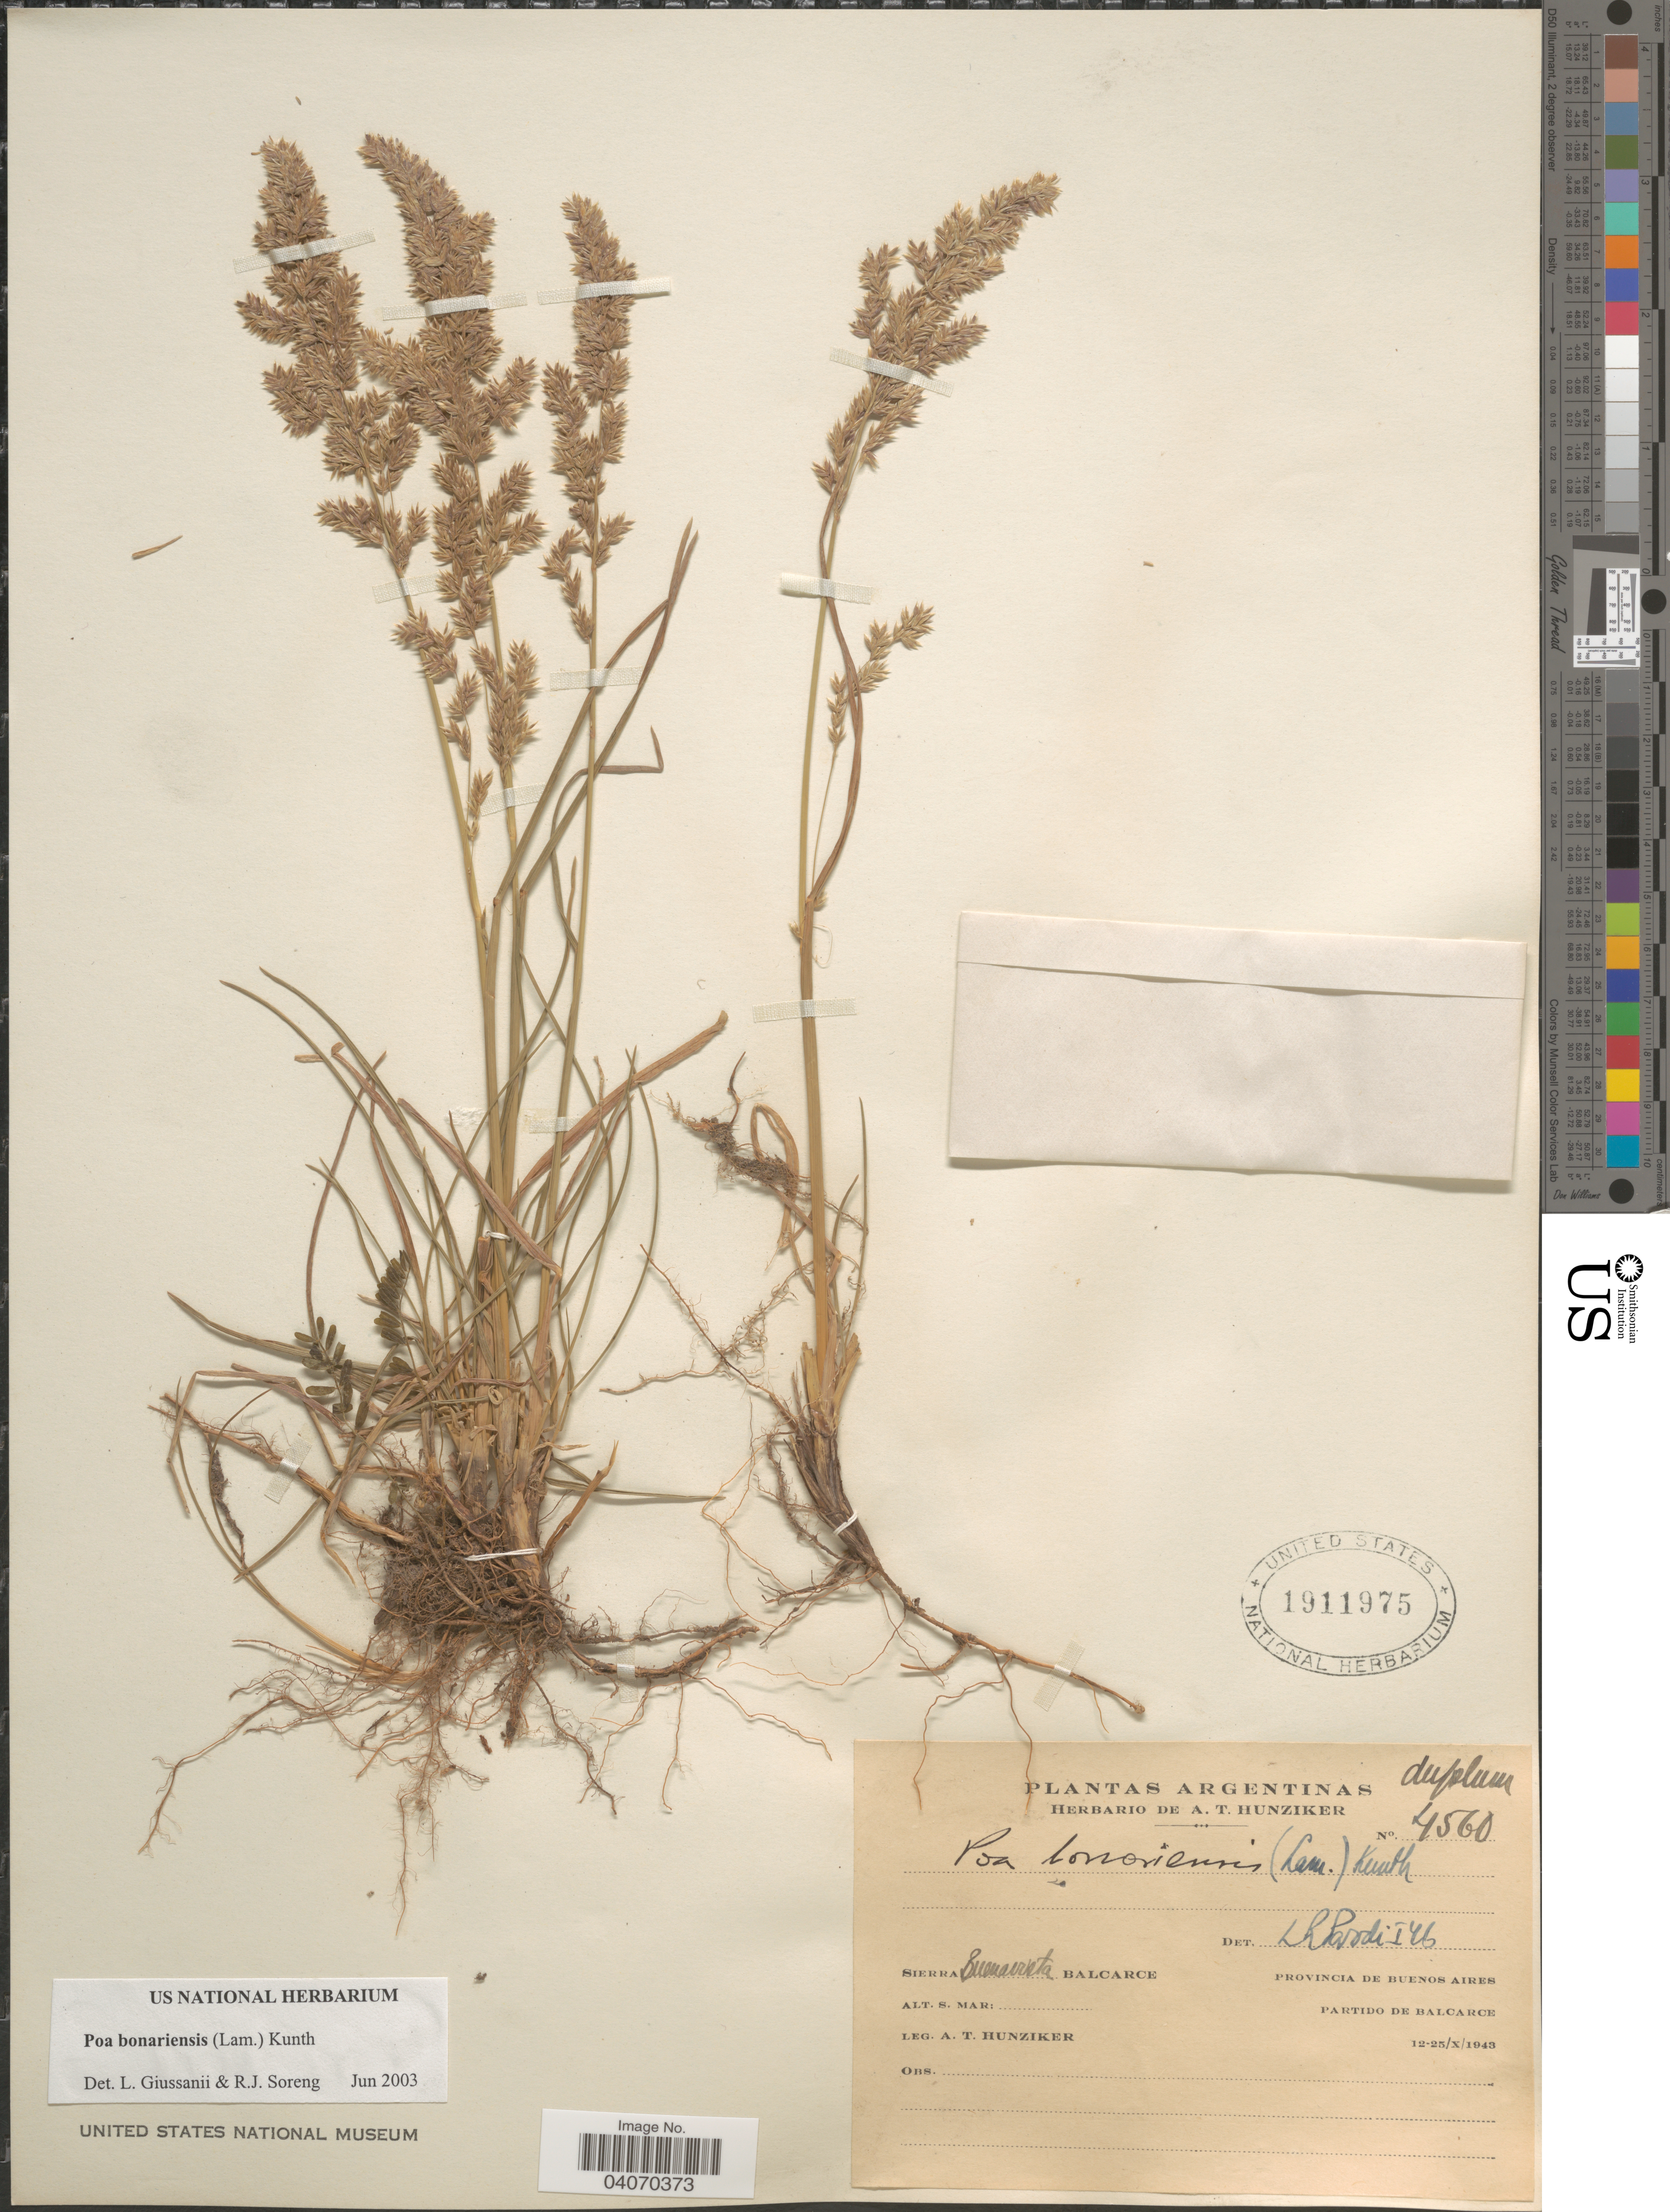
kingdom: Plantae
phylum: Tracheophyta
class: Liliopsida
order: Poales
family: Poaceae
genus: Poa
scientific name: Poa bonariensis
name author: (Lam.) Kunth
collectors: A. T. Hunziker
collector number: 4560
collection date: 1943-10-12/1943-10-25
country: Argentina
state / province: Buenos Aires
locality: Sierra Buena Vista. Balcarce. Partido de Balcarce.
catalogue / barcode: US 1911975